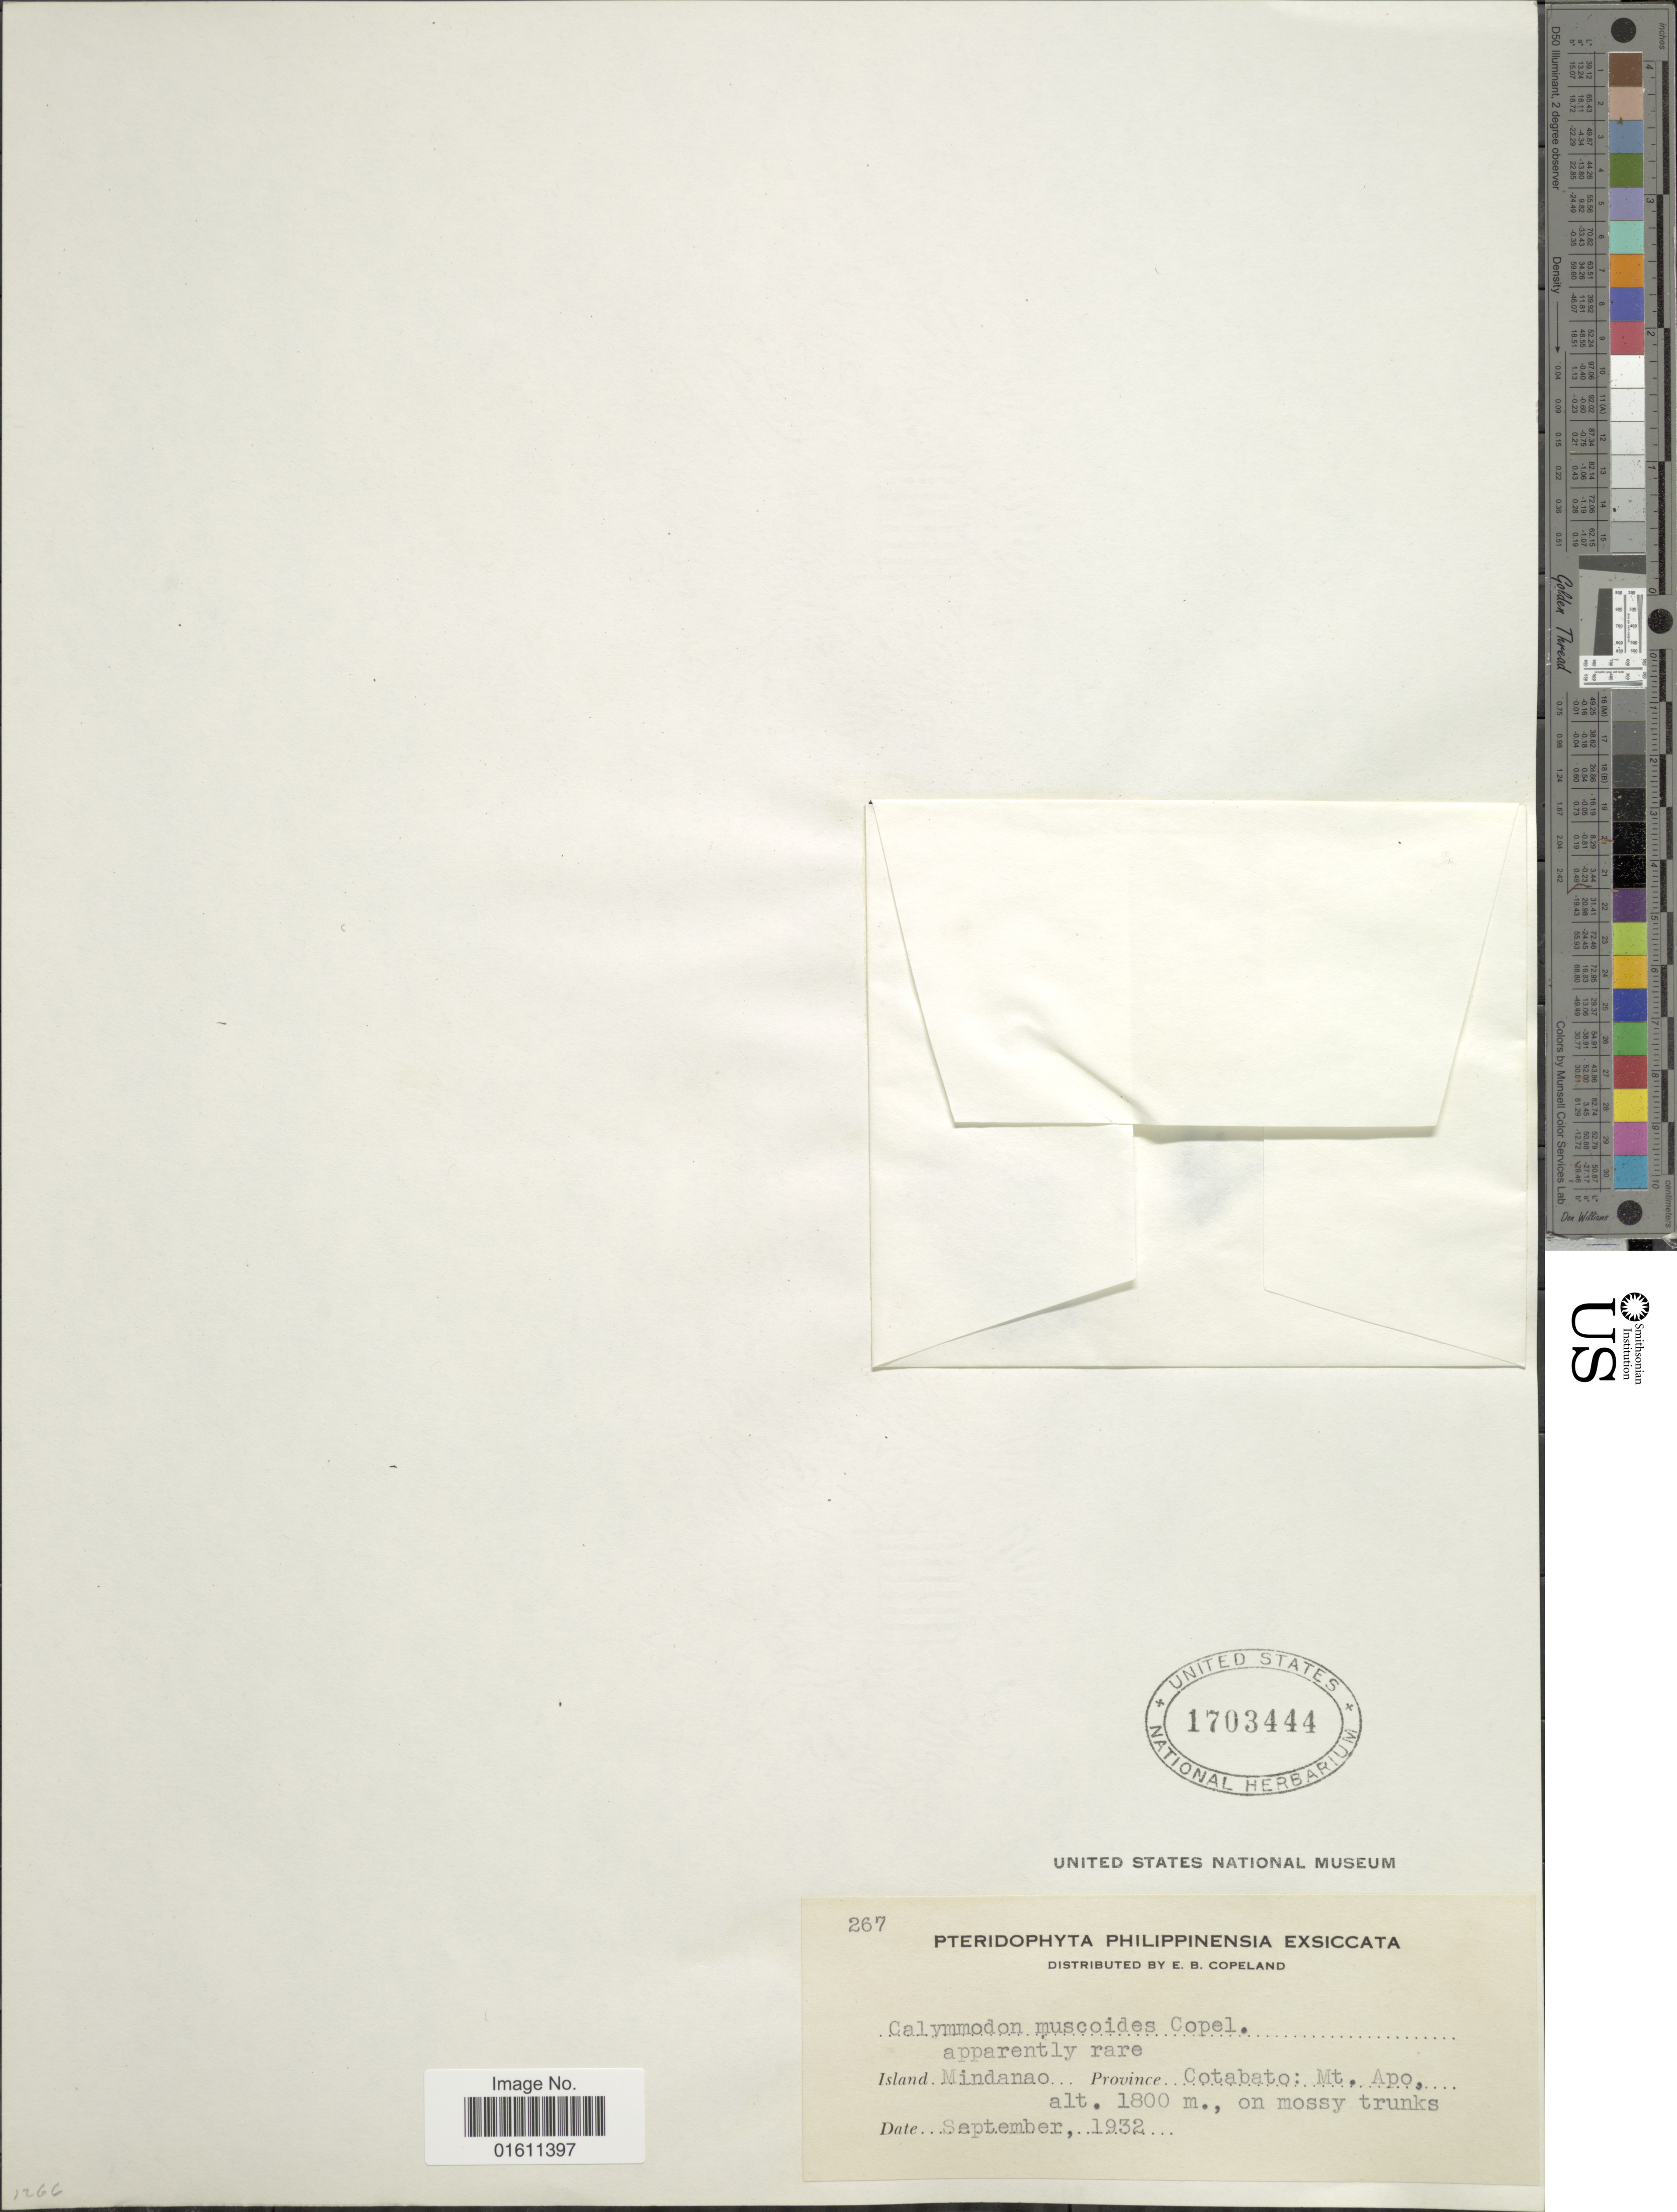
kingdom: Plantae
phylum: Tracheophyta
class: Polypodiopsida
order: Polypodiales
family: Polypodiaceae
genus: Calymmodon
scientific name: Calymmodon muscoides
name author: (Copel.) Copel.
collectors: E. B. Copeland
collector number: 267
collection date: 1932-09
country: Philippines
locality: Philippinensia, Island Mindanao, Province of Cotabato: Mt. Apo.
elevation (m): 1800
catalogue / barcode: US 1703444